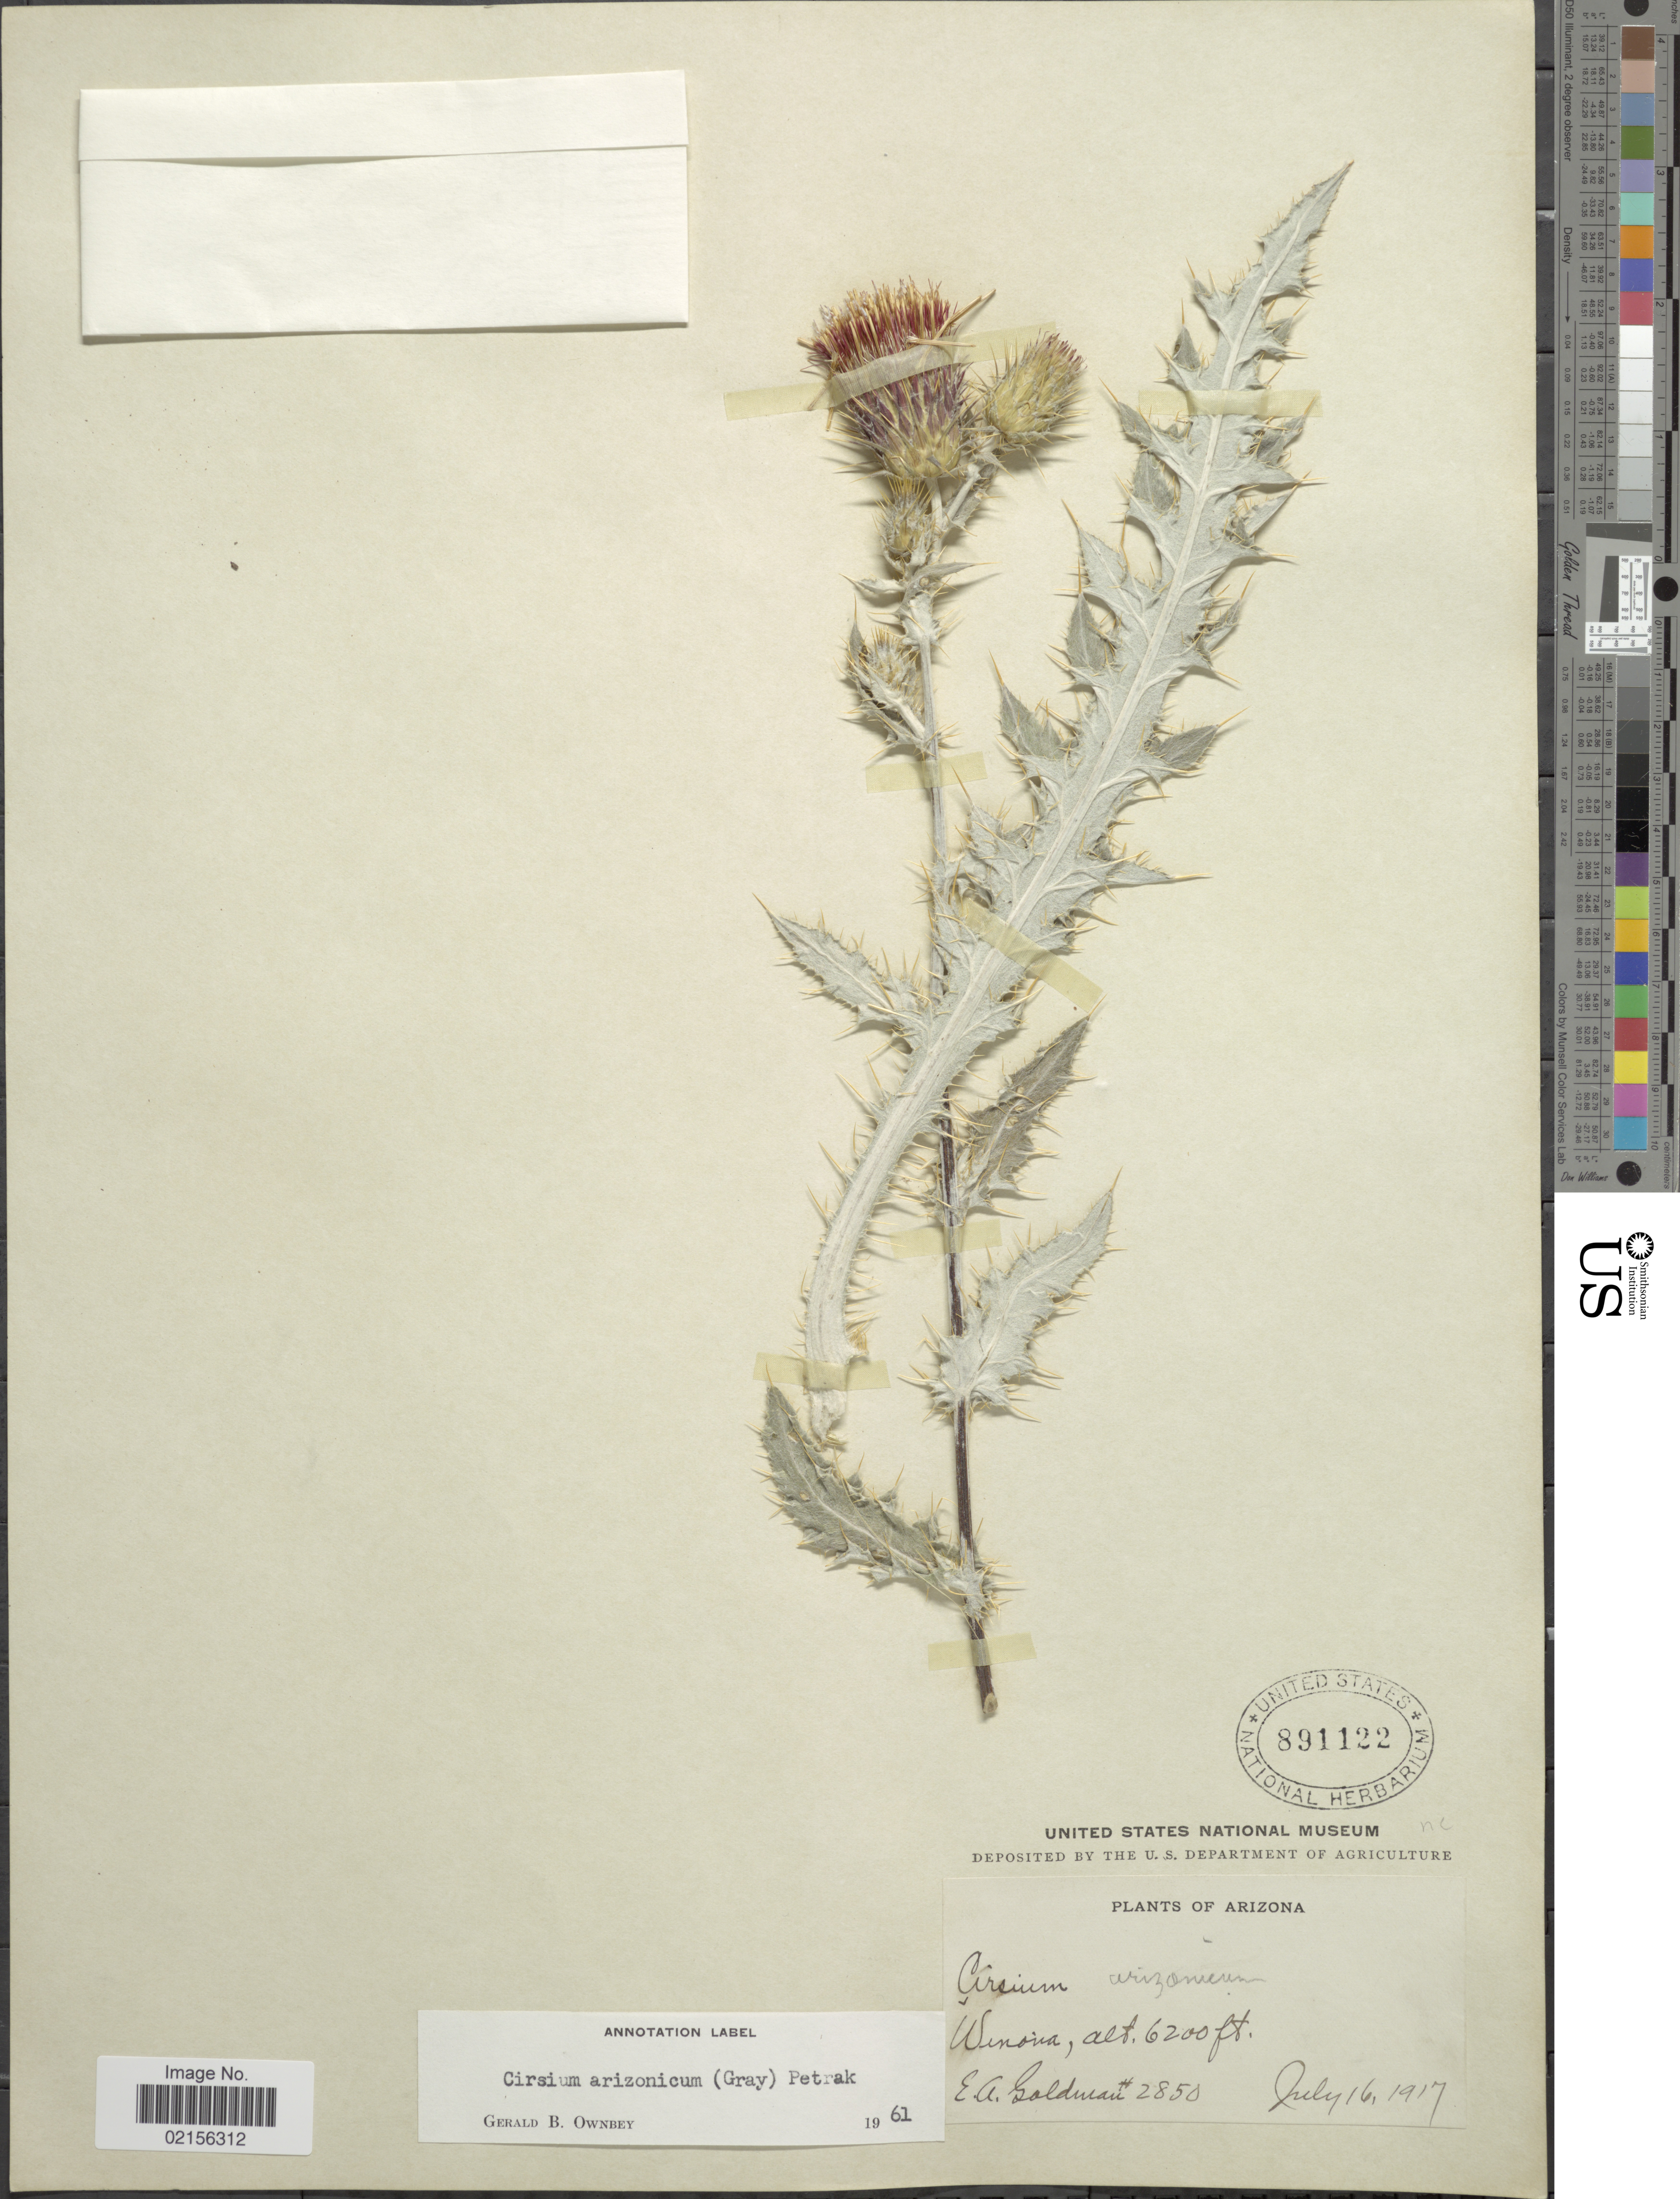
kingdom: Plantae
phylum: Tracheophyta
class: Magnoliopsida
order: Asterales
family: Asteraceae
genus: Cirsium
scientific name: Cirsium arizonicum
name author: (A. Gray) Petr.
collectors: E. A. Goldman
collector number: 2850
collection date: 1917-07-16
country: United States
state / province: Arizona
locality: Winona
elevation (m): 1890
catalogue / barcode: US 891122